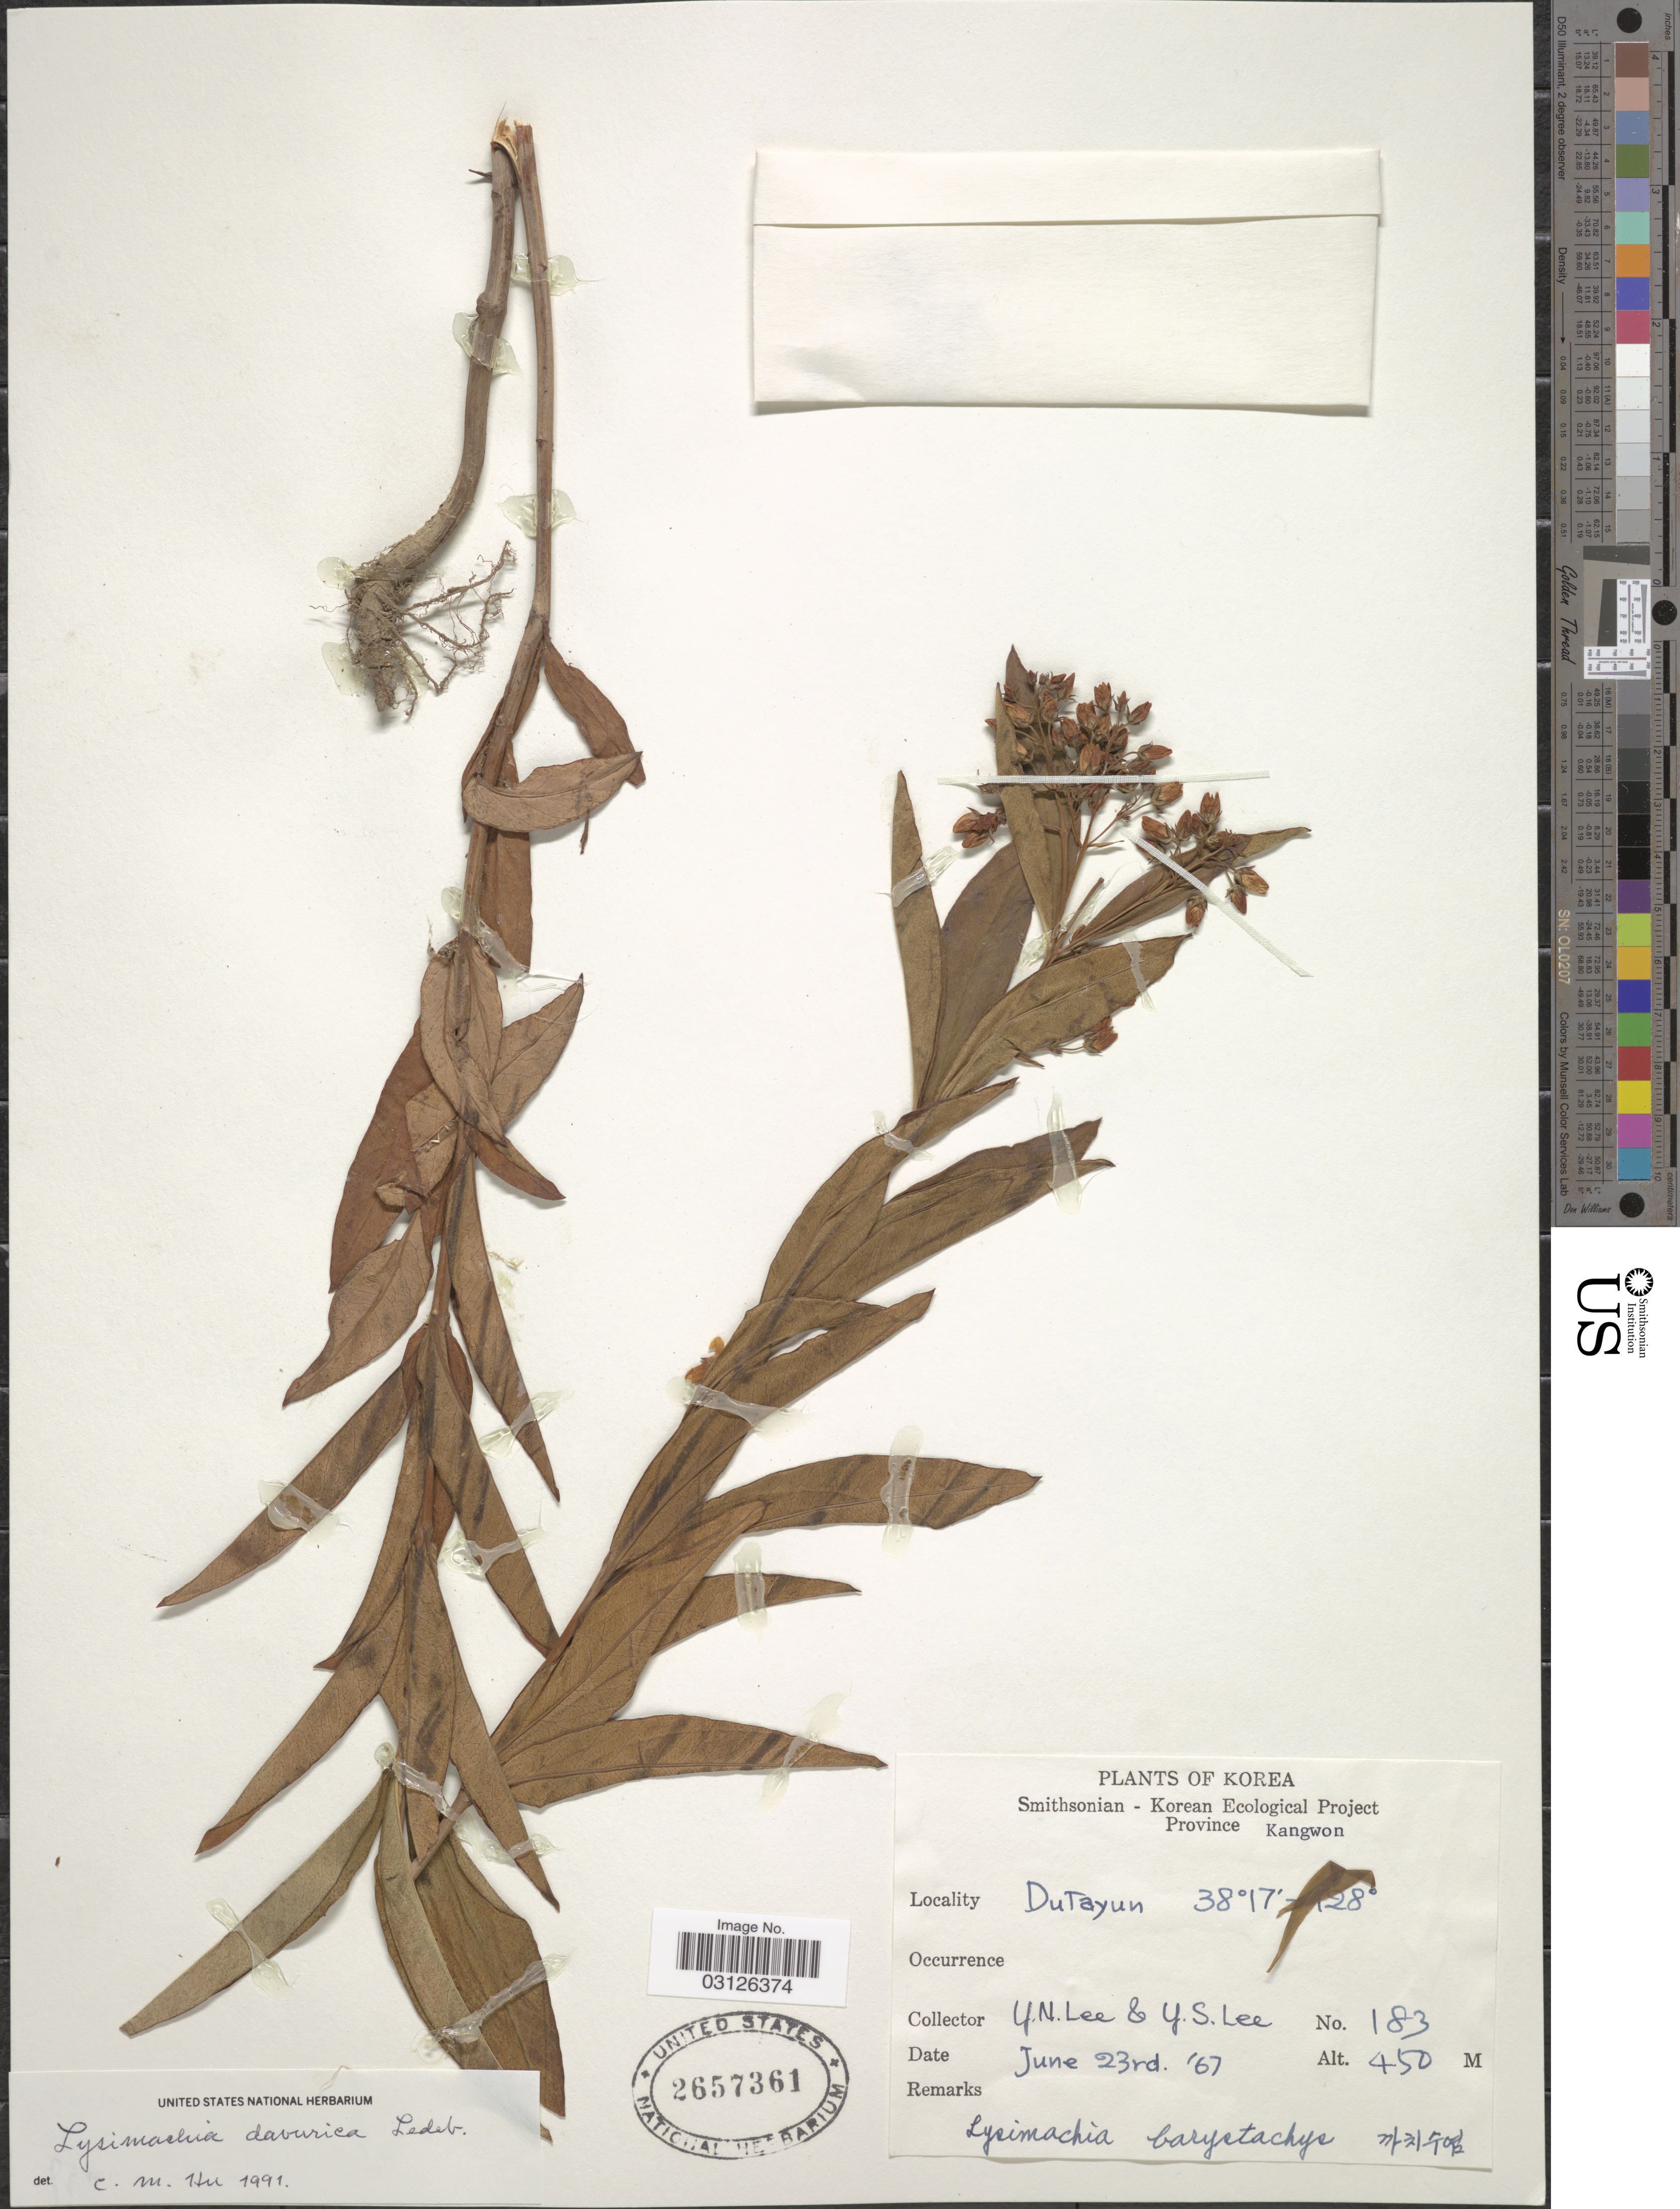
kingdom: Plantae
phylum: Tracheophyta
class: Magnoliopsida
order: Ericales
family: Primulaceae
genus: Lysimachia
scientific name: Lysimachia davurica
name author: Ledeb.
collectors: Y. N. Lee & Y. S. Lee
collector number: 183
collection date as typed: Transcribed d/m/y: 23/6/67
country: South Korea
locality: Korea. Dutayun.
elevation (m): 450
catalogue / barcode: US 2657361